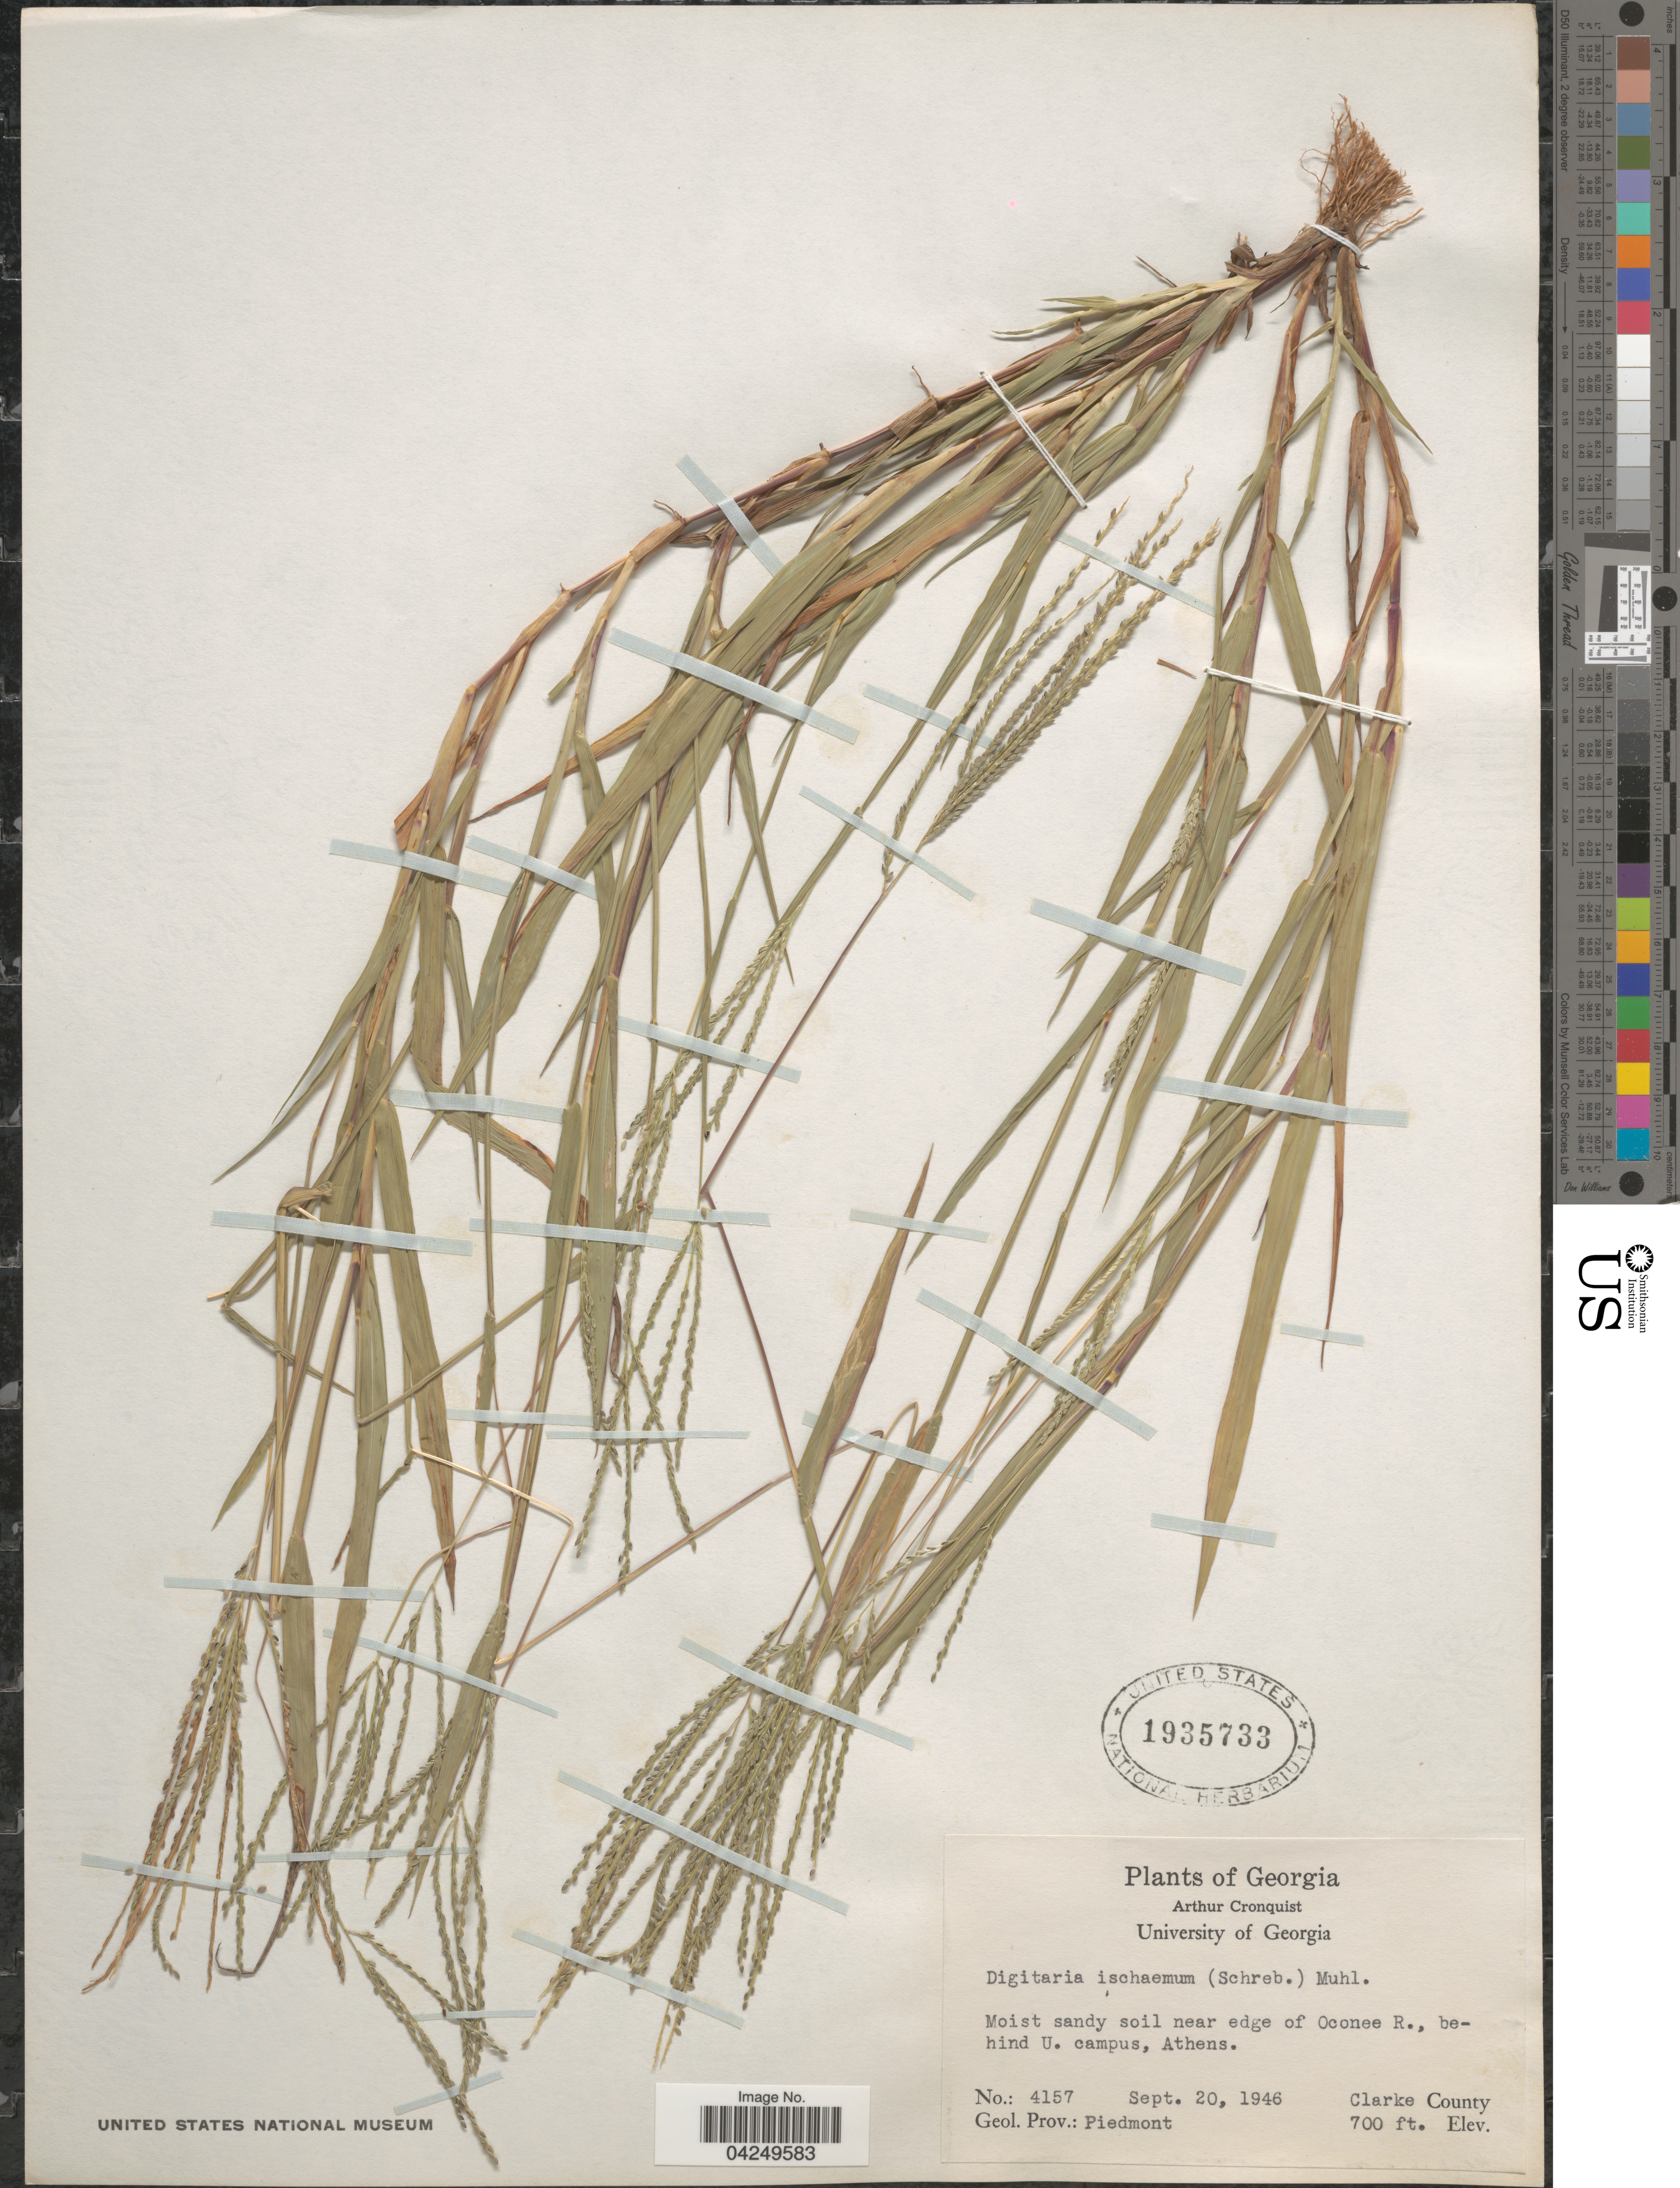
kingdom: Plantae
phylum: Tracheophyta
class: Liliopsida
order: Poales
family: Poaceae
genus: Digitaria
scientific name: Digitaria ischaemum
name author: (Schreber) Schreber ex Muhl.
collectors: A. J. Cronquist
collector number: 4157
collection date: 1946-09-20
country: United States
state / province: Georgia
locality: Moist sandy soil near edge of Oconee R., behind U. campus, Athens. Geol. Prov.: Piedmont. Clarke County.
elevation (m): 213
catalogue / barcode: US 1935733